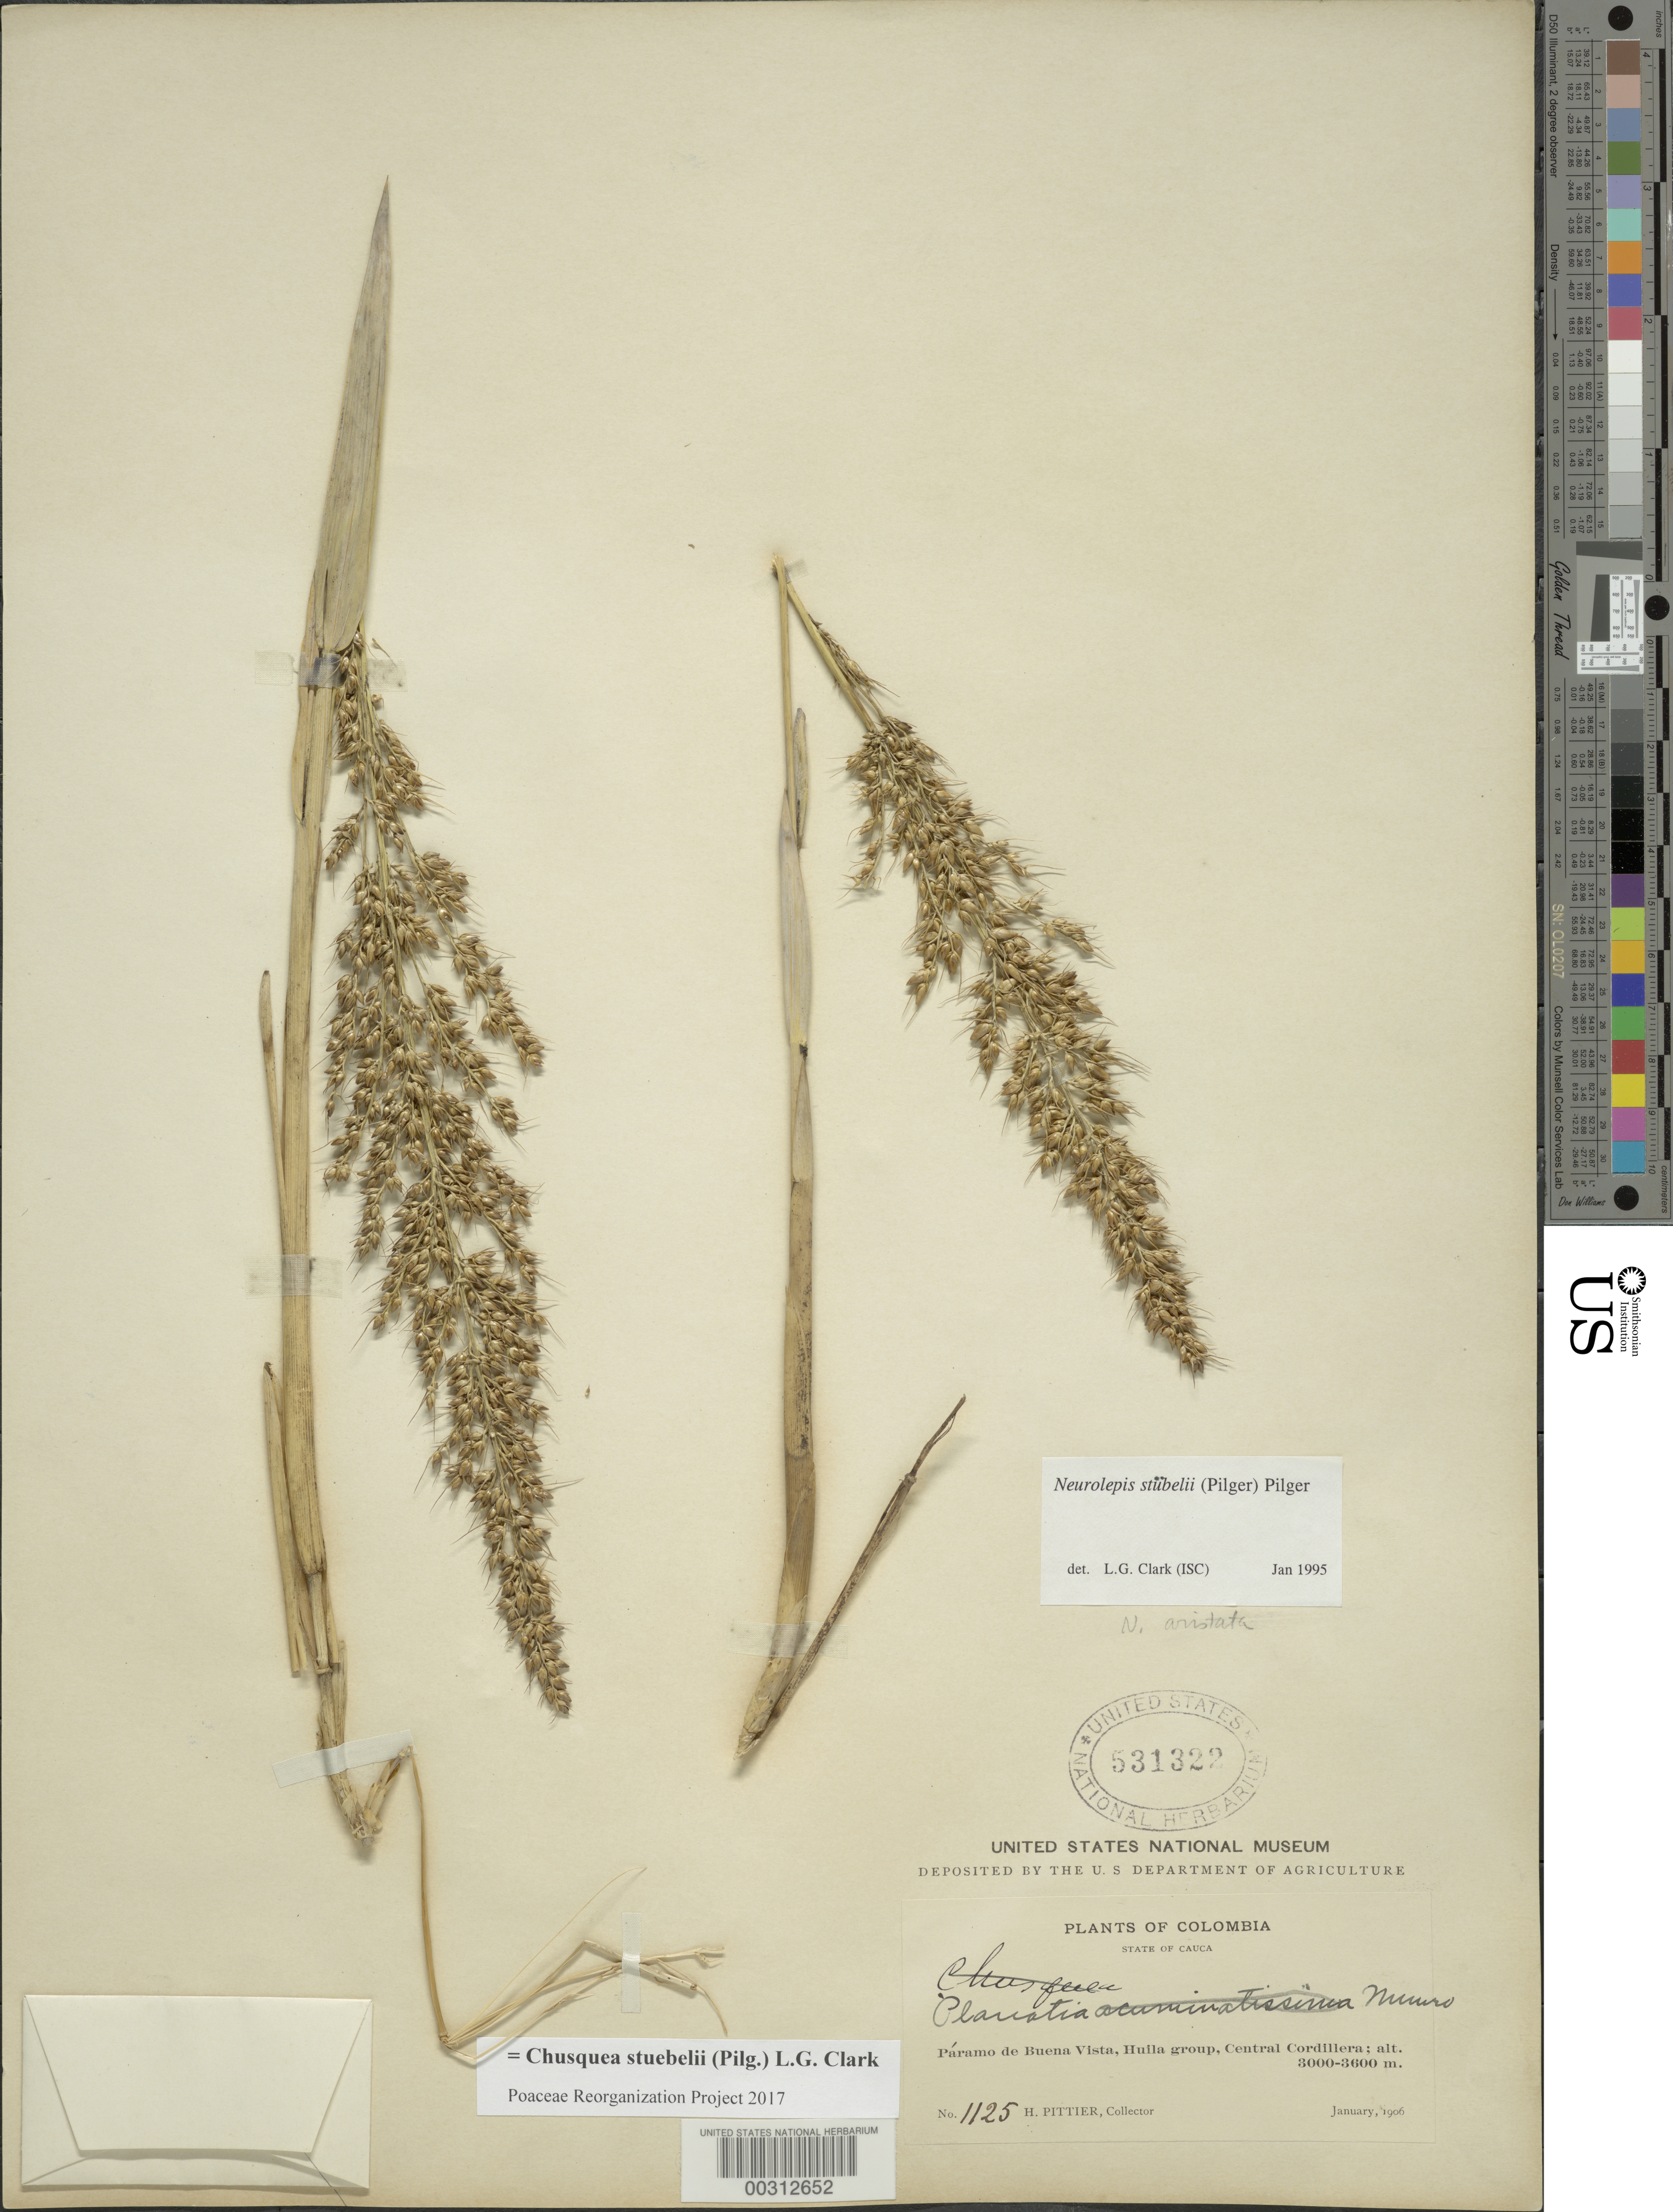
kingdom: Plantae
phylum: Tracheophyta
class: Liliopsida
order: Poales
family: Poaceae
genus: Chusquea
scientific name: Chusquea stuebelii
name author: (Pilg.) L.G. Clark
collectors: H. F. Pittier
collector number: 1125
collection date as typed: Jan 1906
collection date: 1906-01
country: Colombia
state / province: Cauca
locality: Paramo de Buena Vista, Huila Group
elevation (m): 3000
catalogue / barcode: US 531322